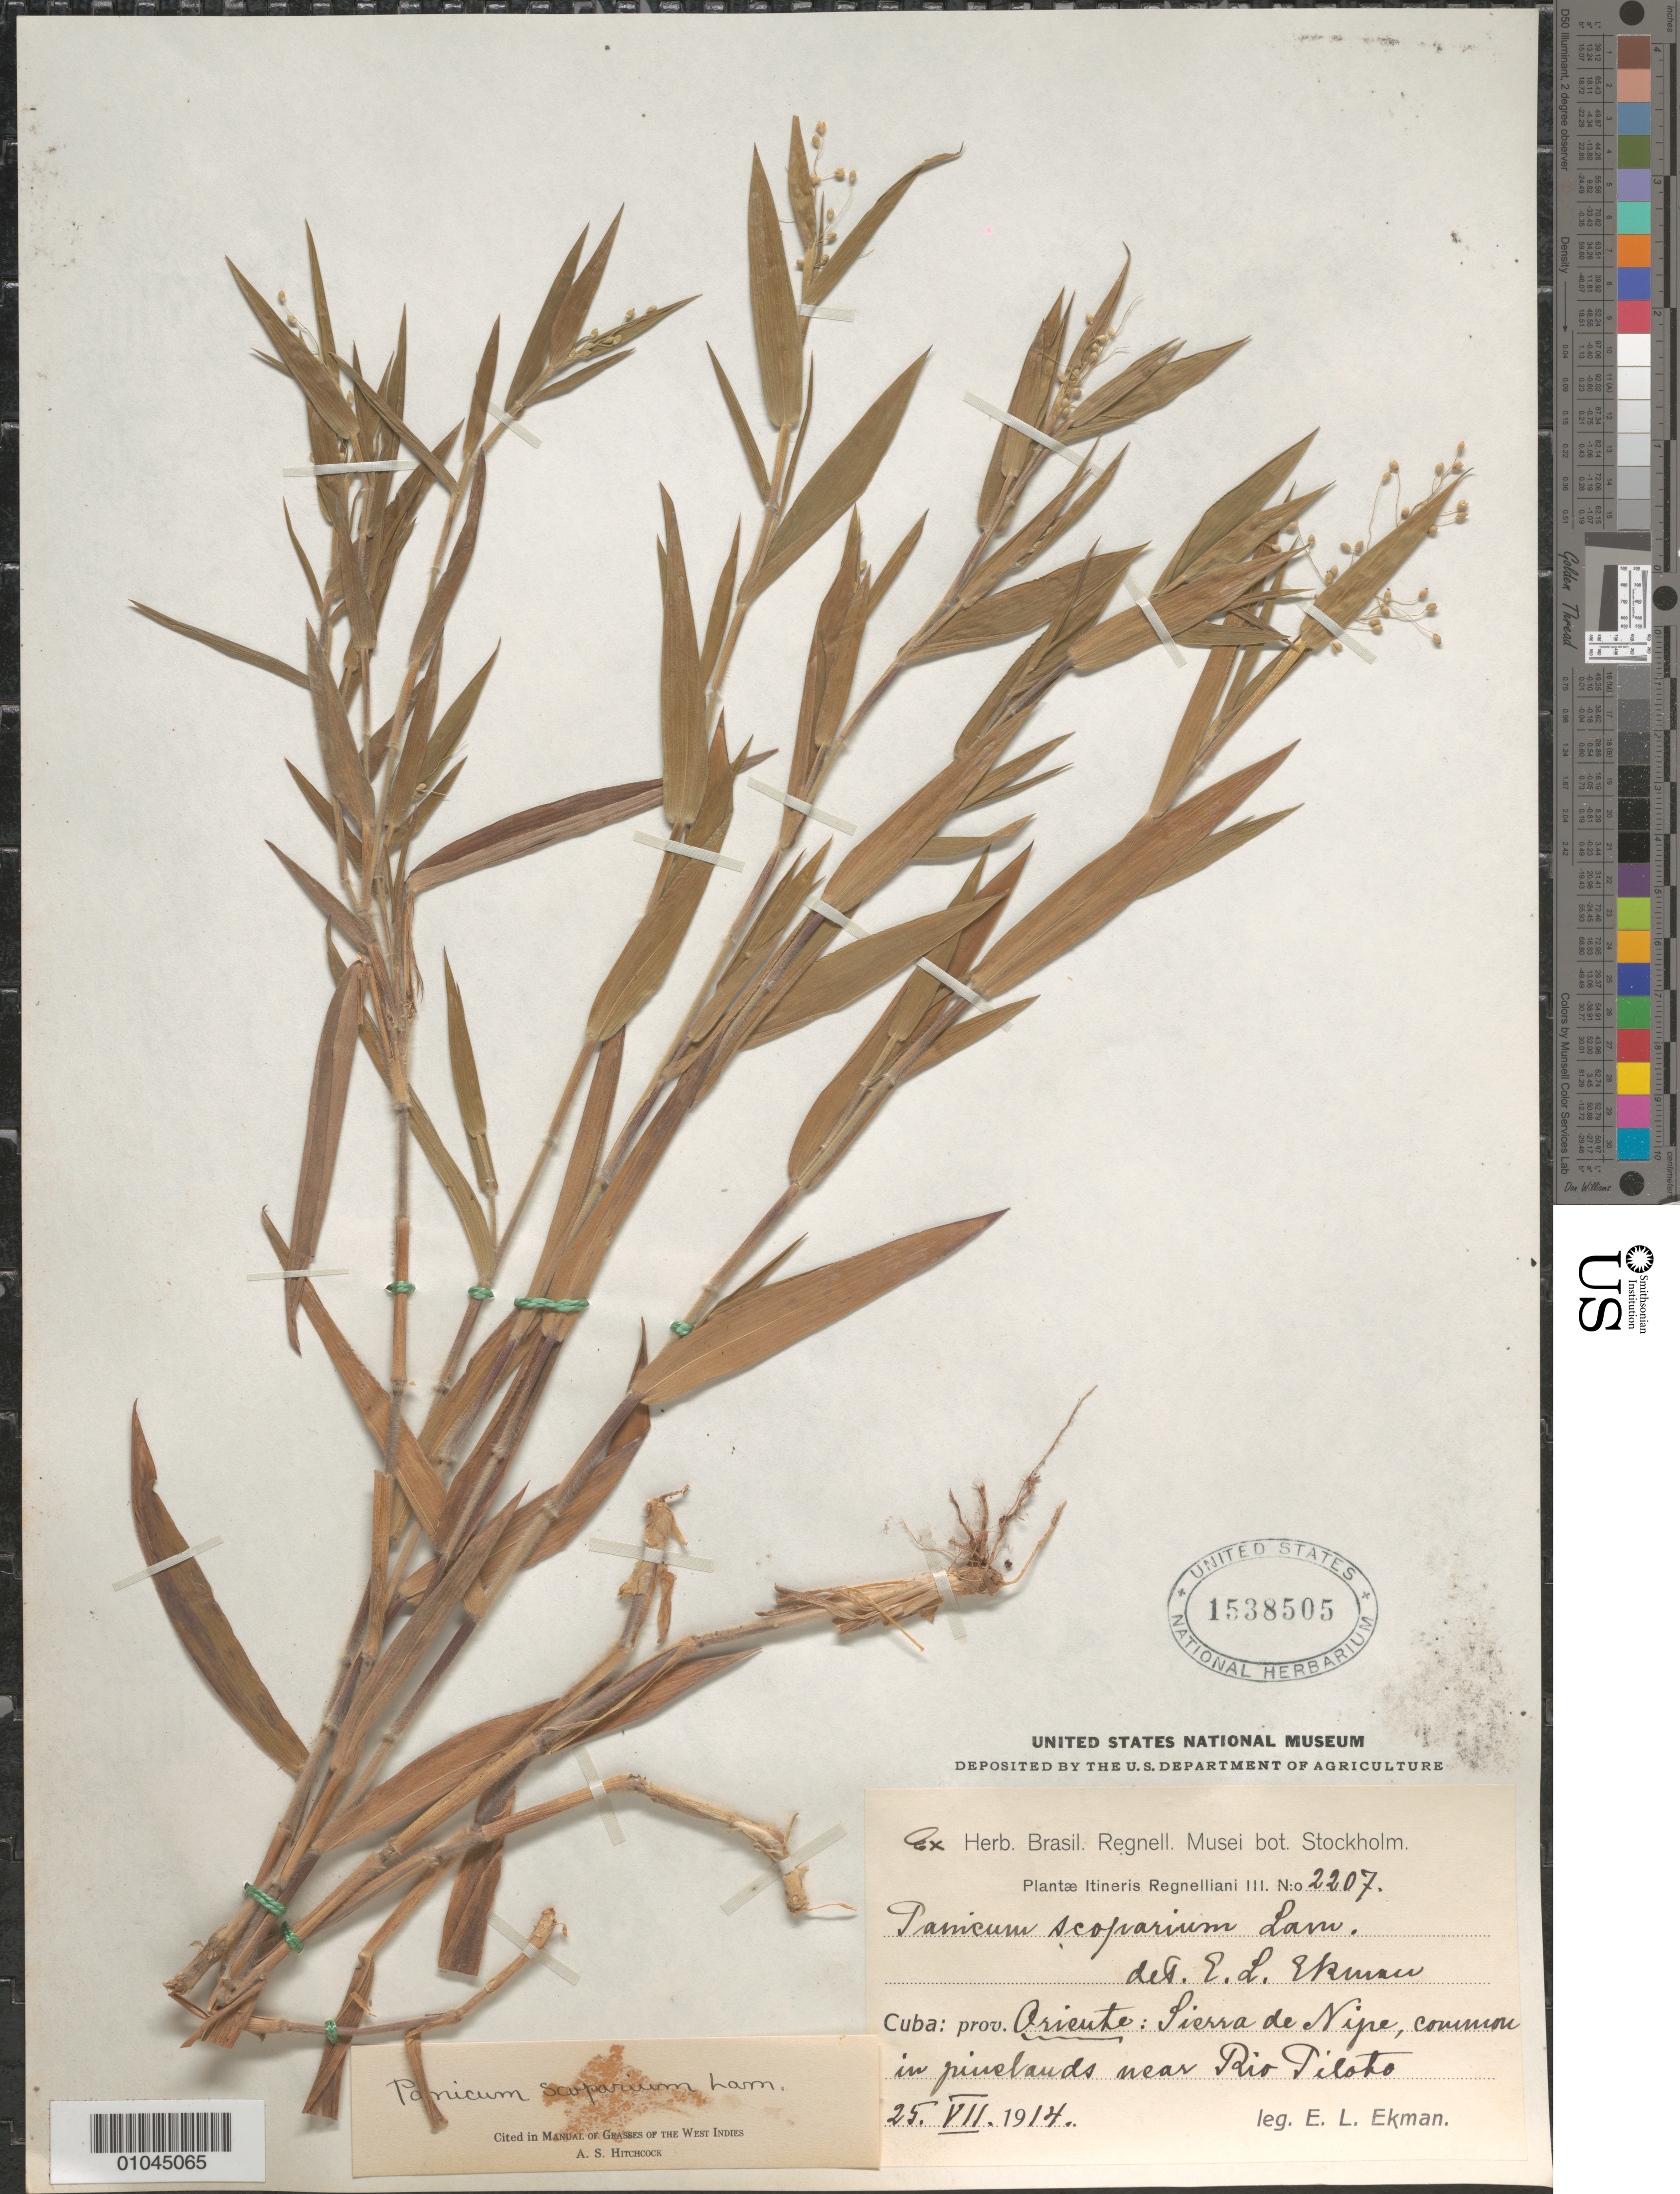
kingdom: Plantae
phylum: Tracheophyta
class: Liliopsida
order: Poales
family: Poaceae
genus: Panicum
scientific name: Panicum scoparium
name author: Lam.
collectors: E. L. Ekman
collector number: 2207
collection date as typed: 25 Jul 1914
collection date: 1914-07-25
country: Cuba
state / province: Holguín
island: Cuba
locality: Sierra de Nipe, near Rio Piloto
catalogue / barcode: US 1538505